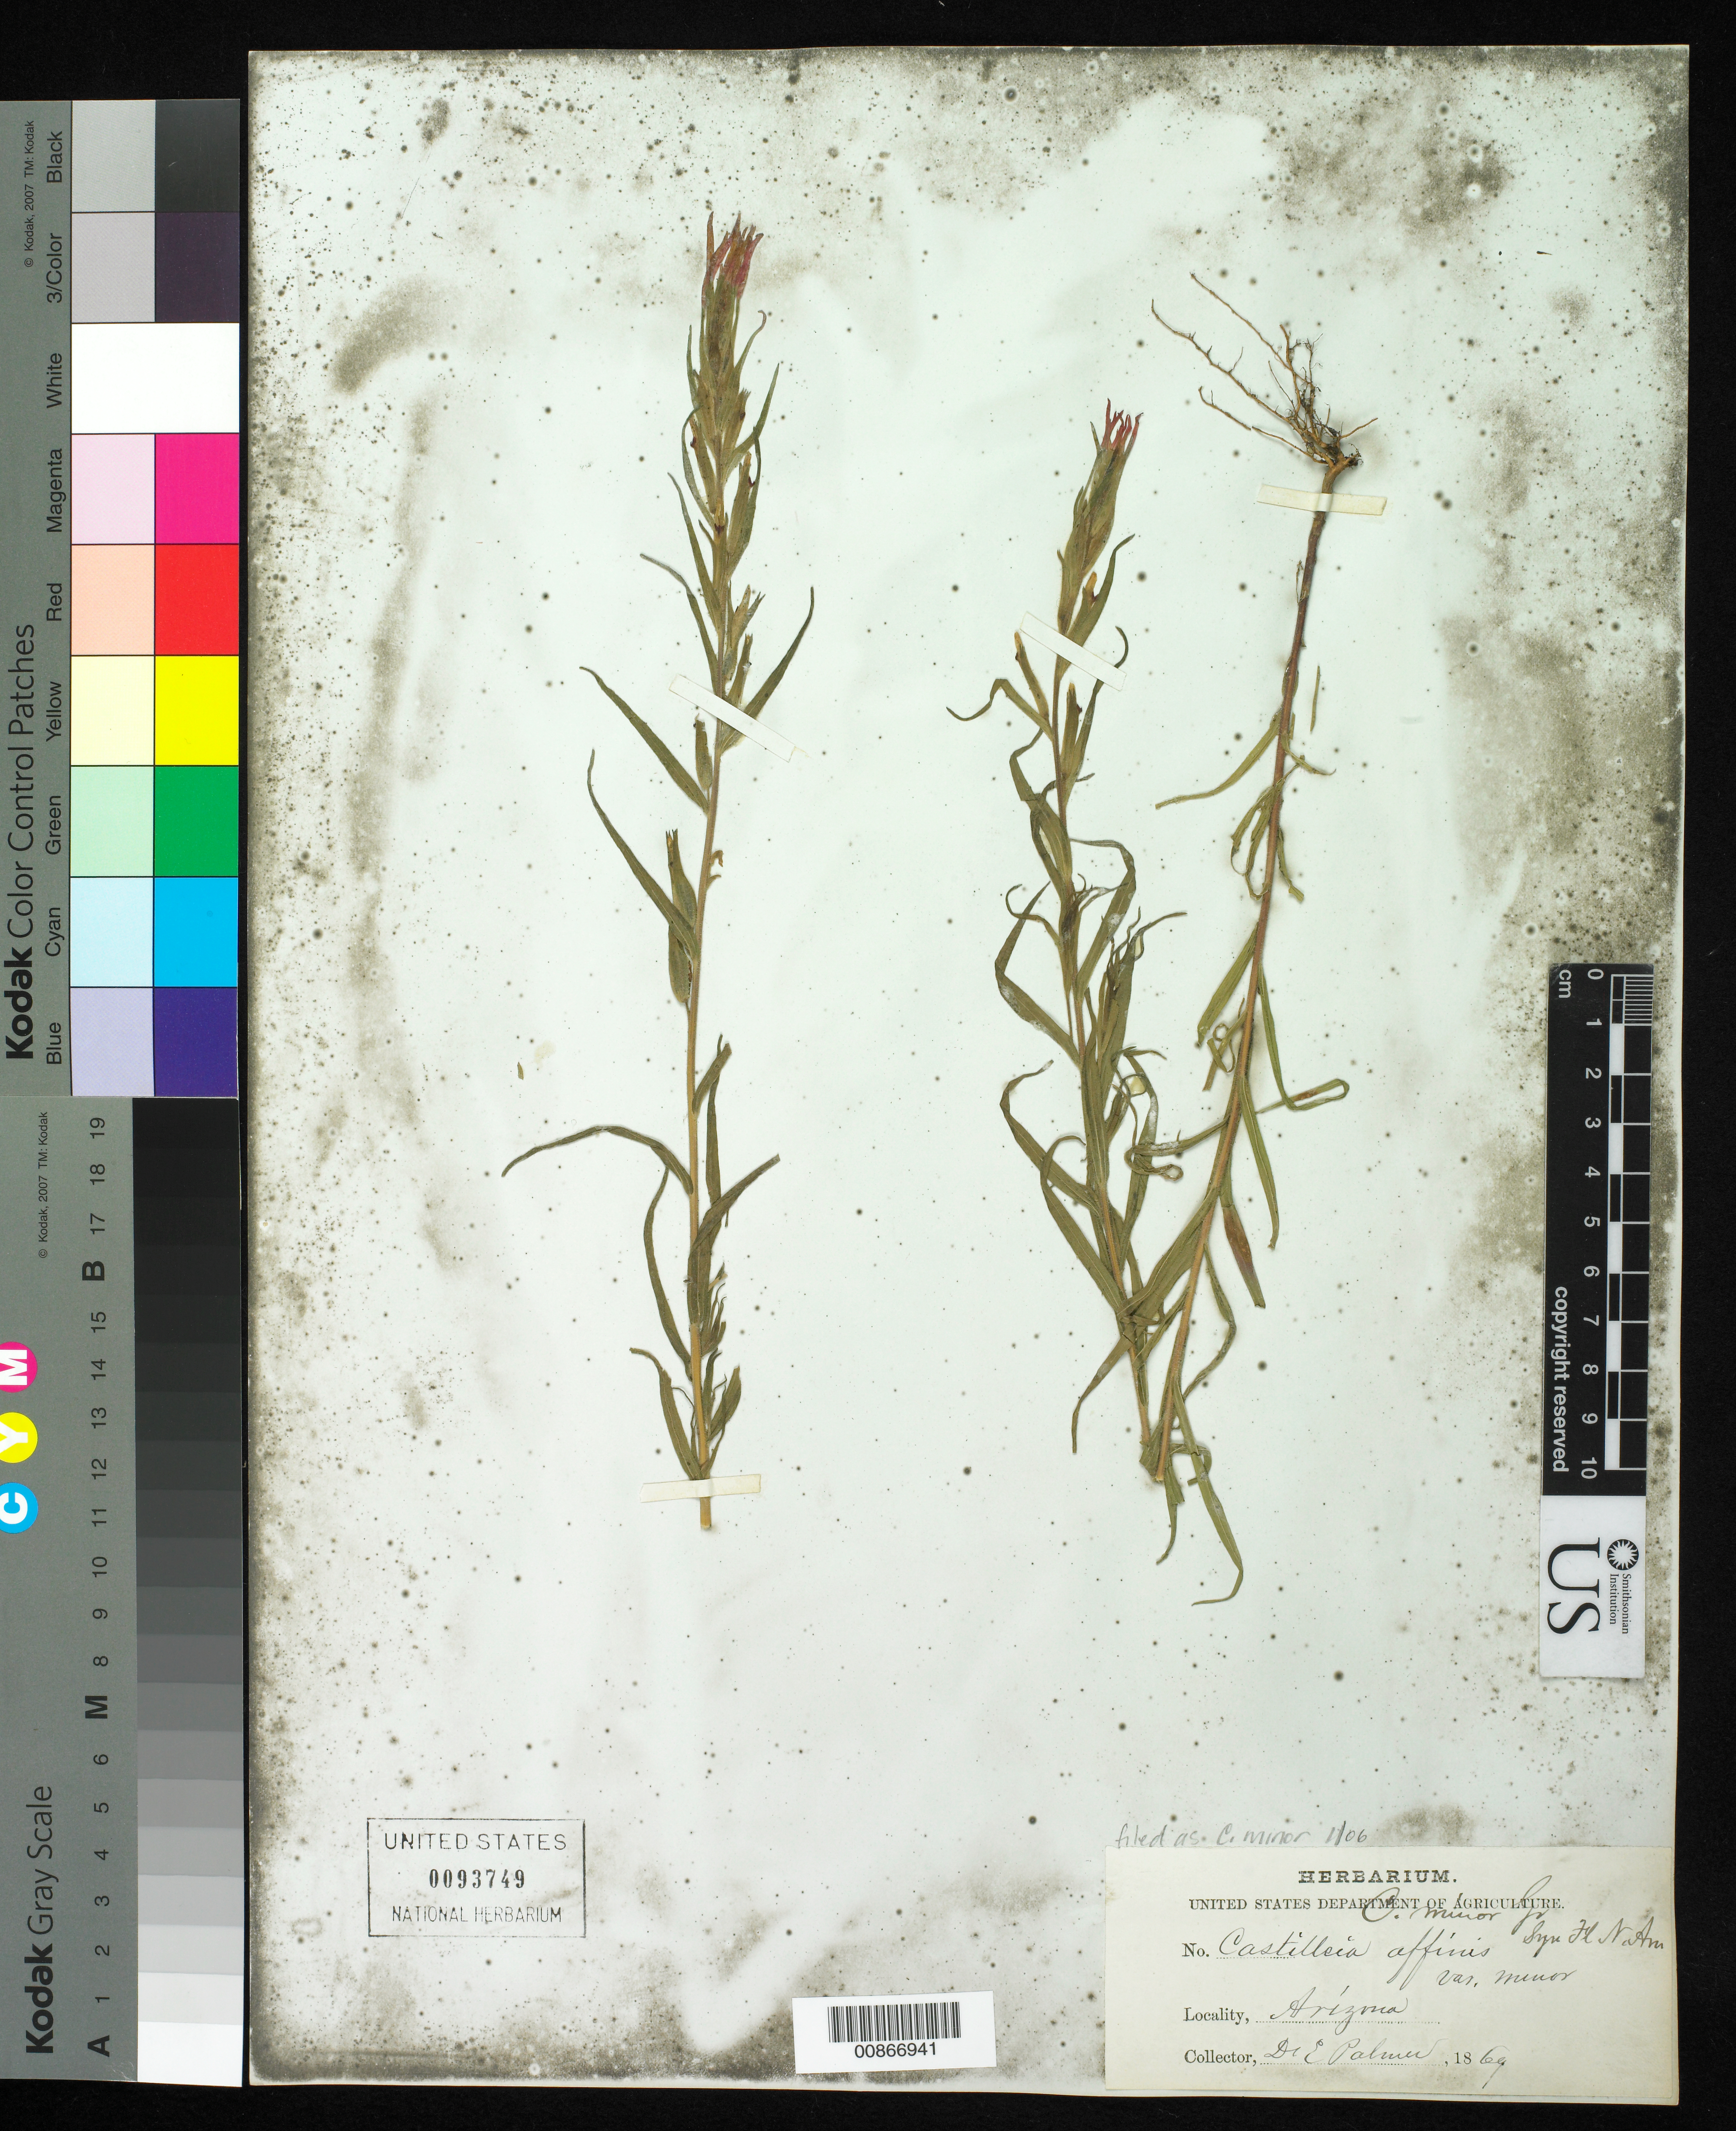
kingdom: Plantae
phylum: Tracheophyta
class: Magnoliopsida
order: Lamiales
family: Orobanchaceae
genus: Castilleja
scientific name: Castilleja minor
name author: A. Gray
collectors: E. Palmer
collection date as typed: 1869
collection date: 1869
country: United States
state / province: Arizona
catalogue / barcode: US 93749